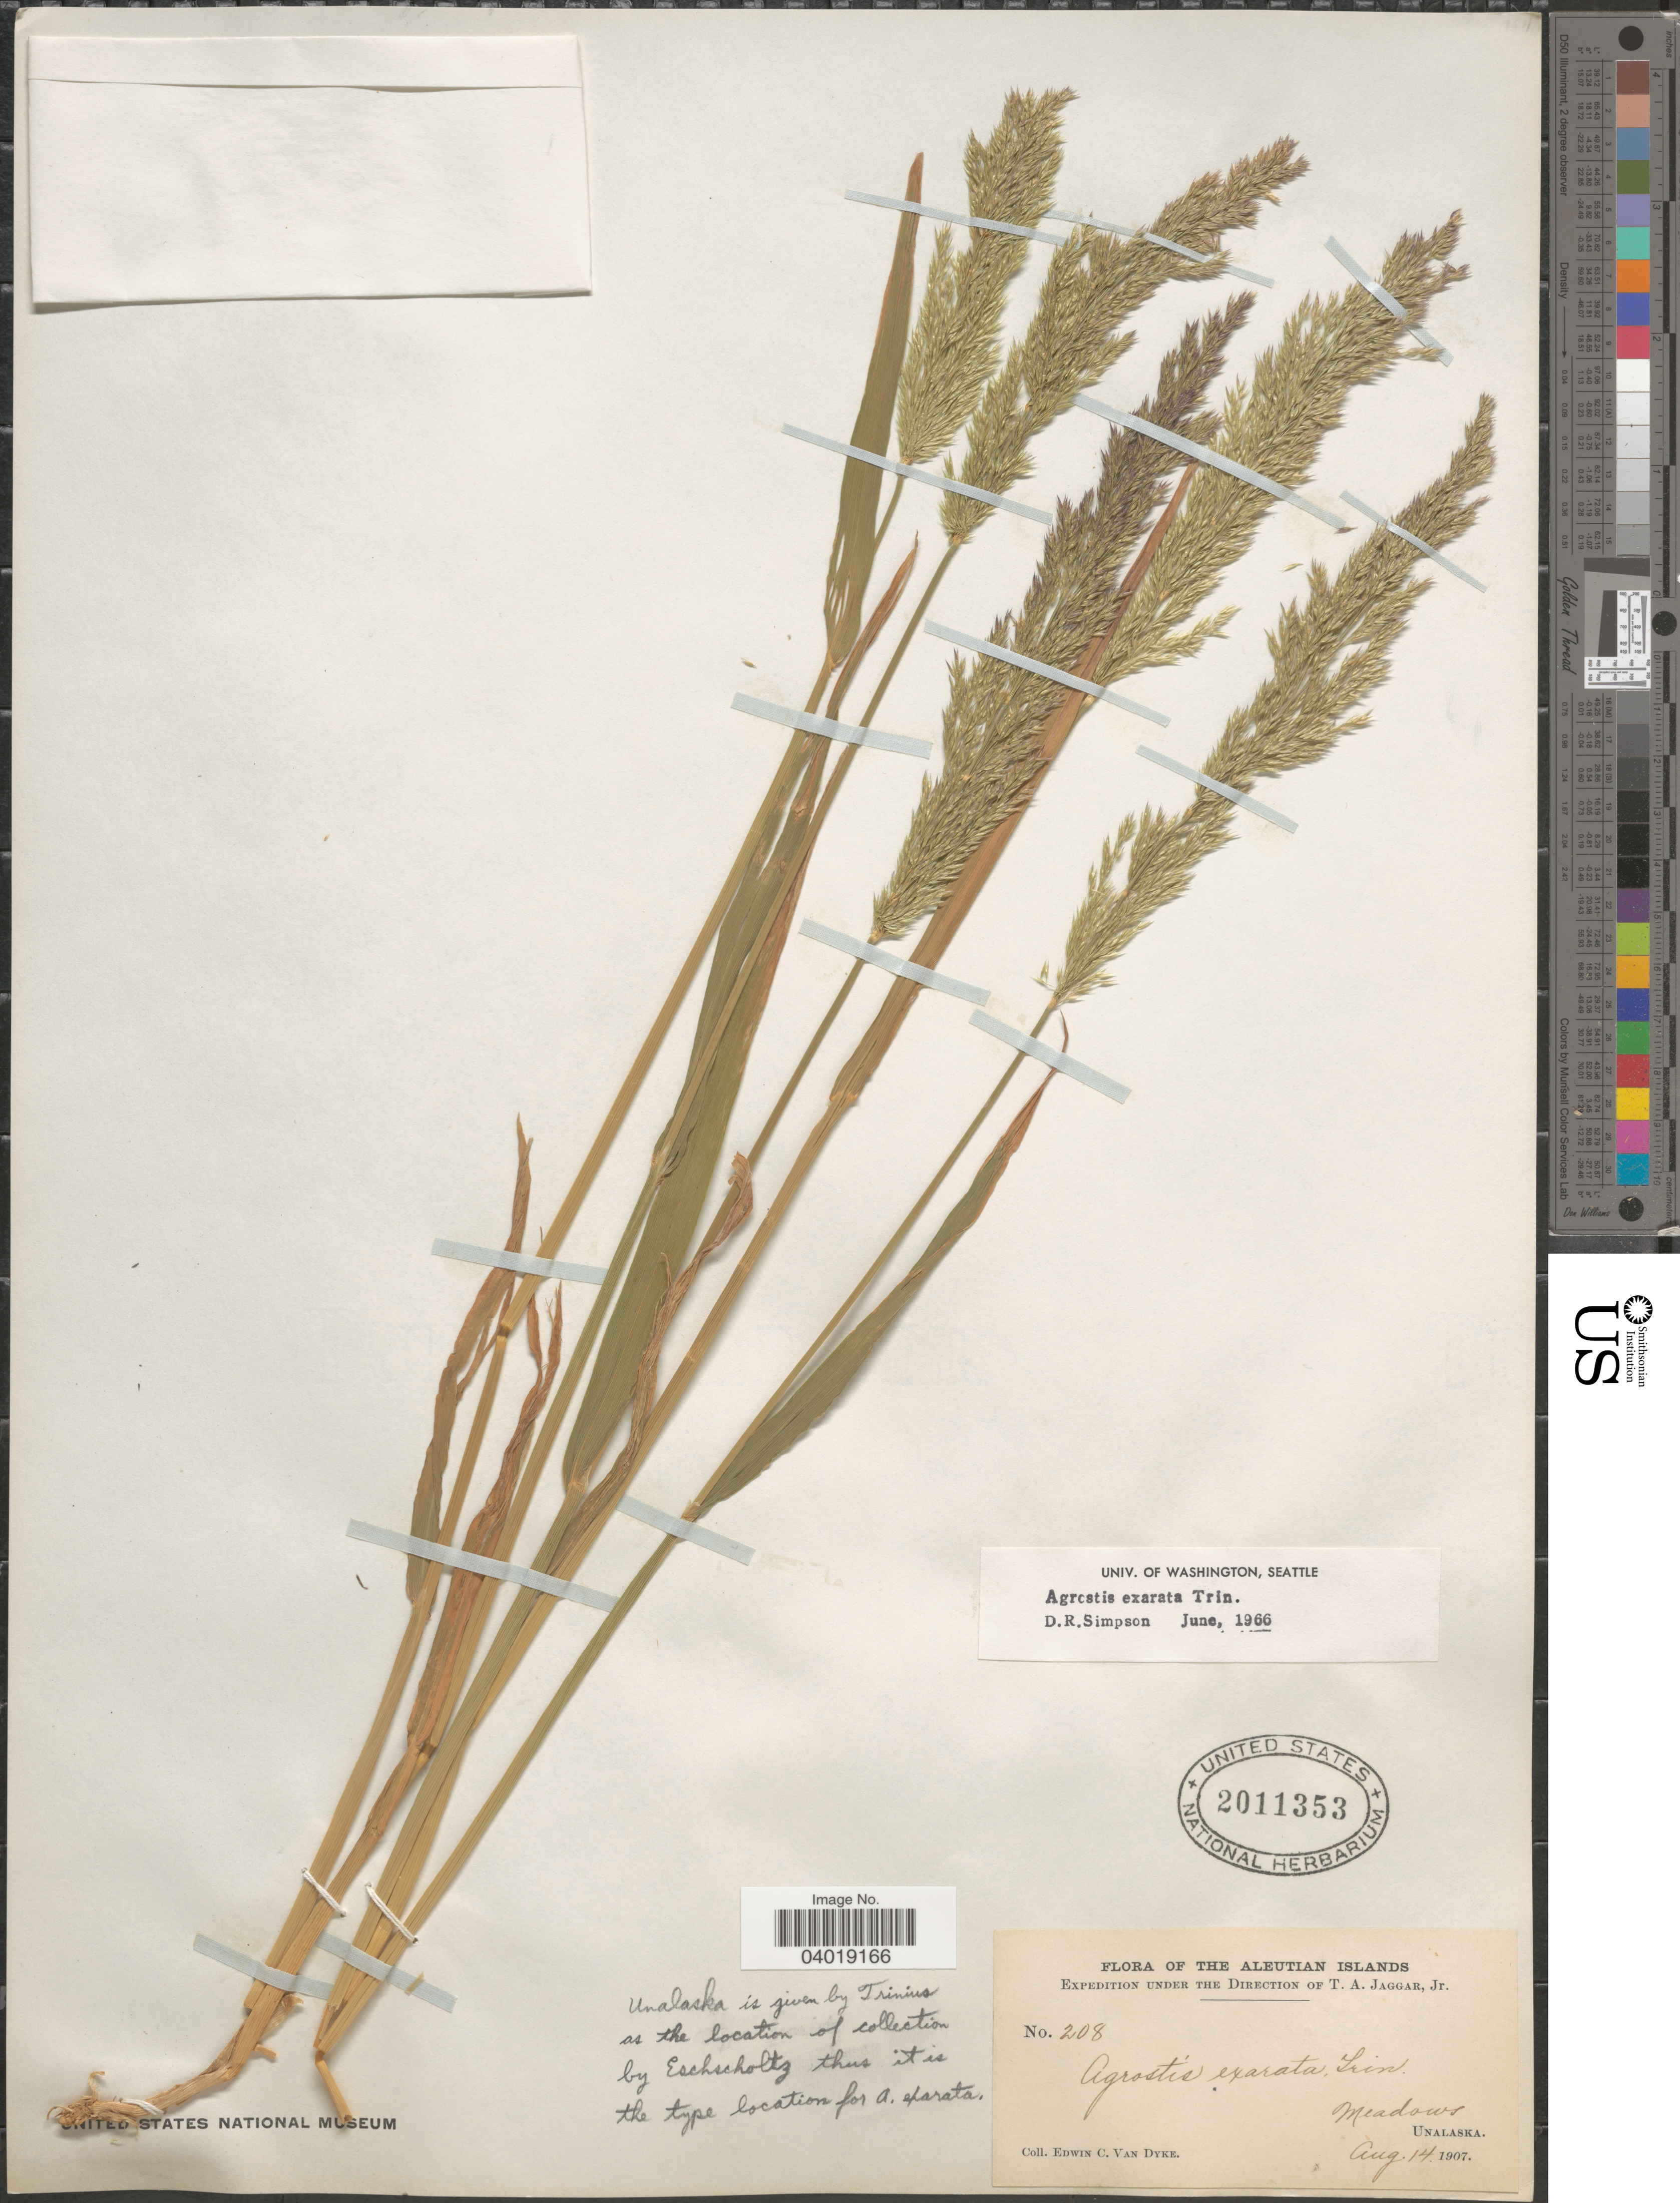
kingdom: Plantae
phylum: Tracheophyta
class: Liliopsida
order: Poales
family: Poaceae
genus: Agrostis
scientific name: Agrostis exarata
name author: Trin.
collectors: E. C. Van Dyke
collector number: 208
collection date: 1907-08-14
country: United States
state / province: Alaska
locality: The Aleutian Islands. Unalaska.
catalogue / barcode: US 2011353